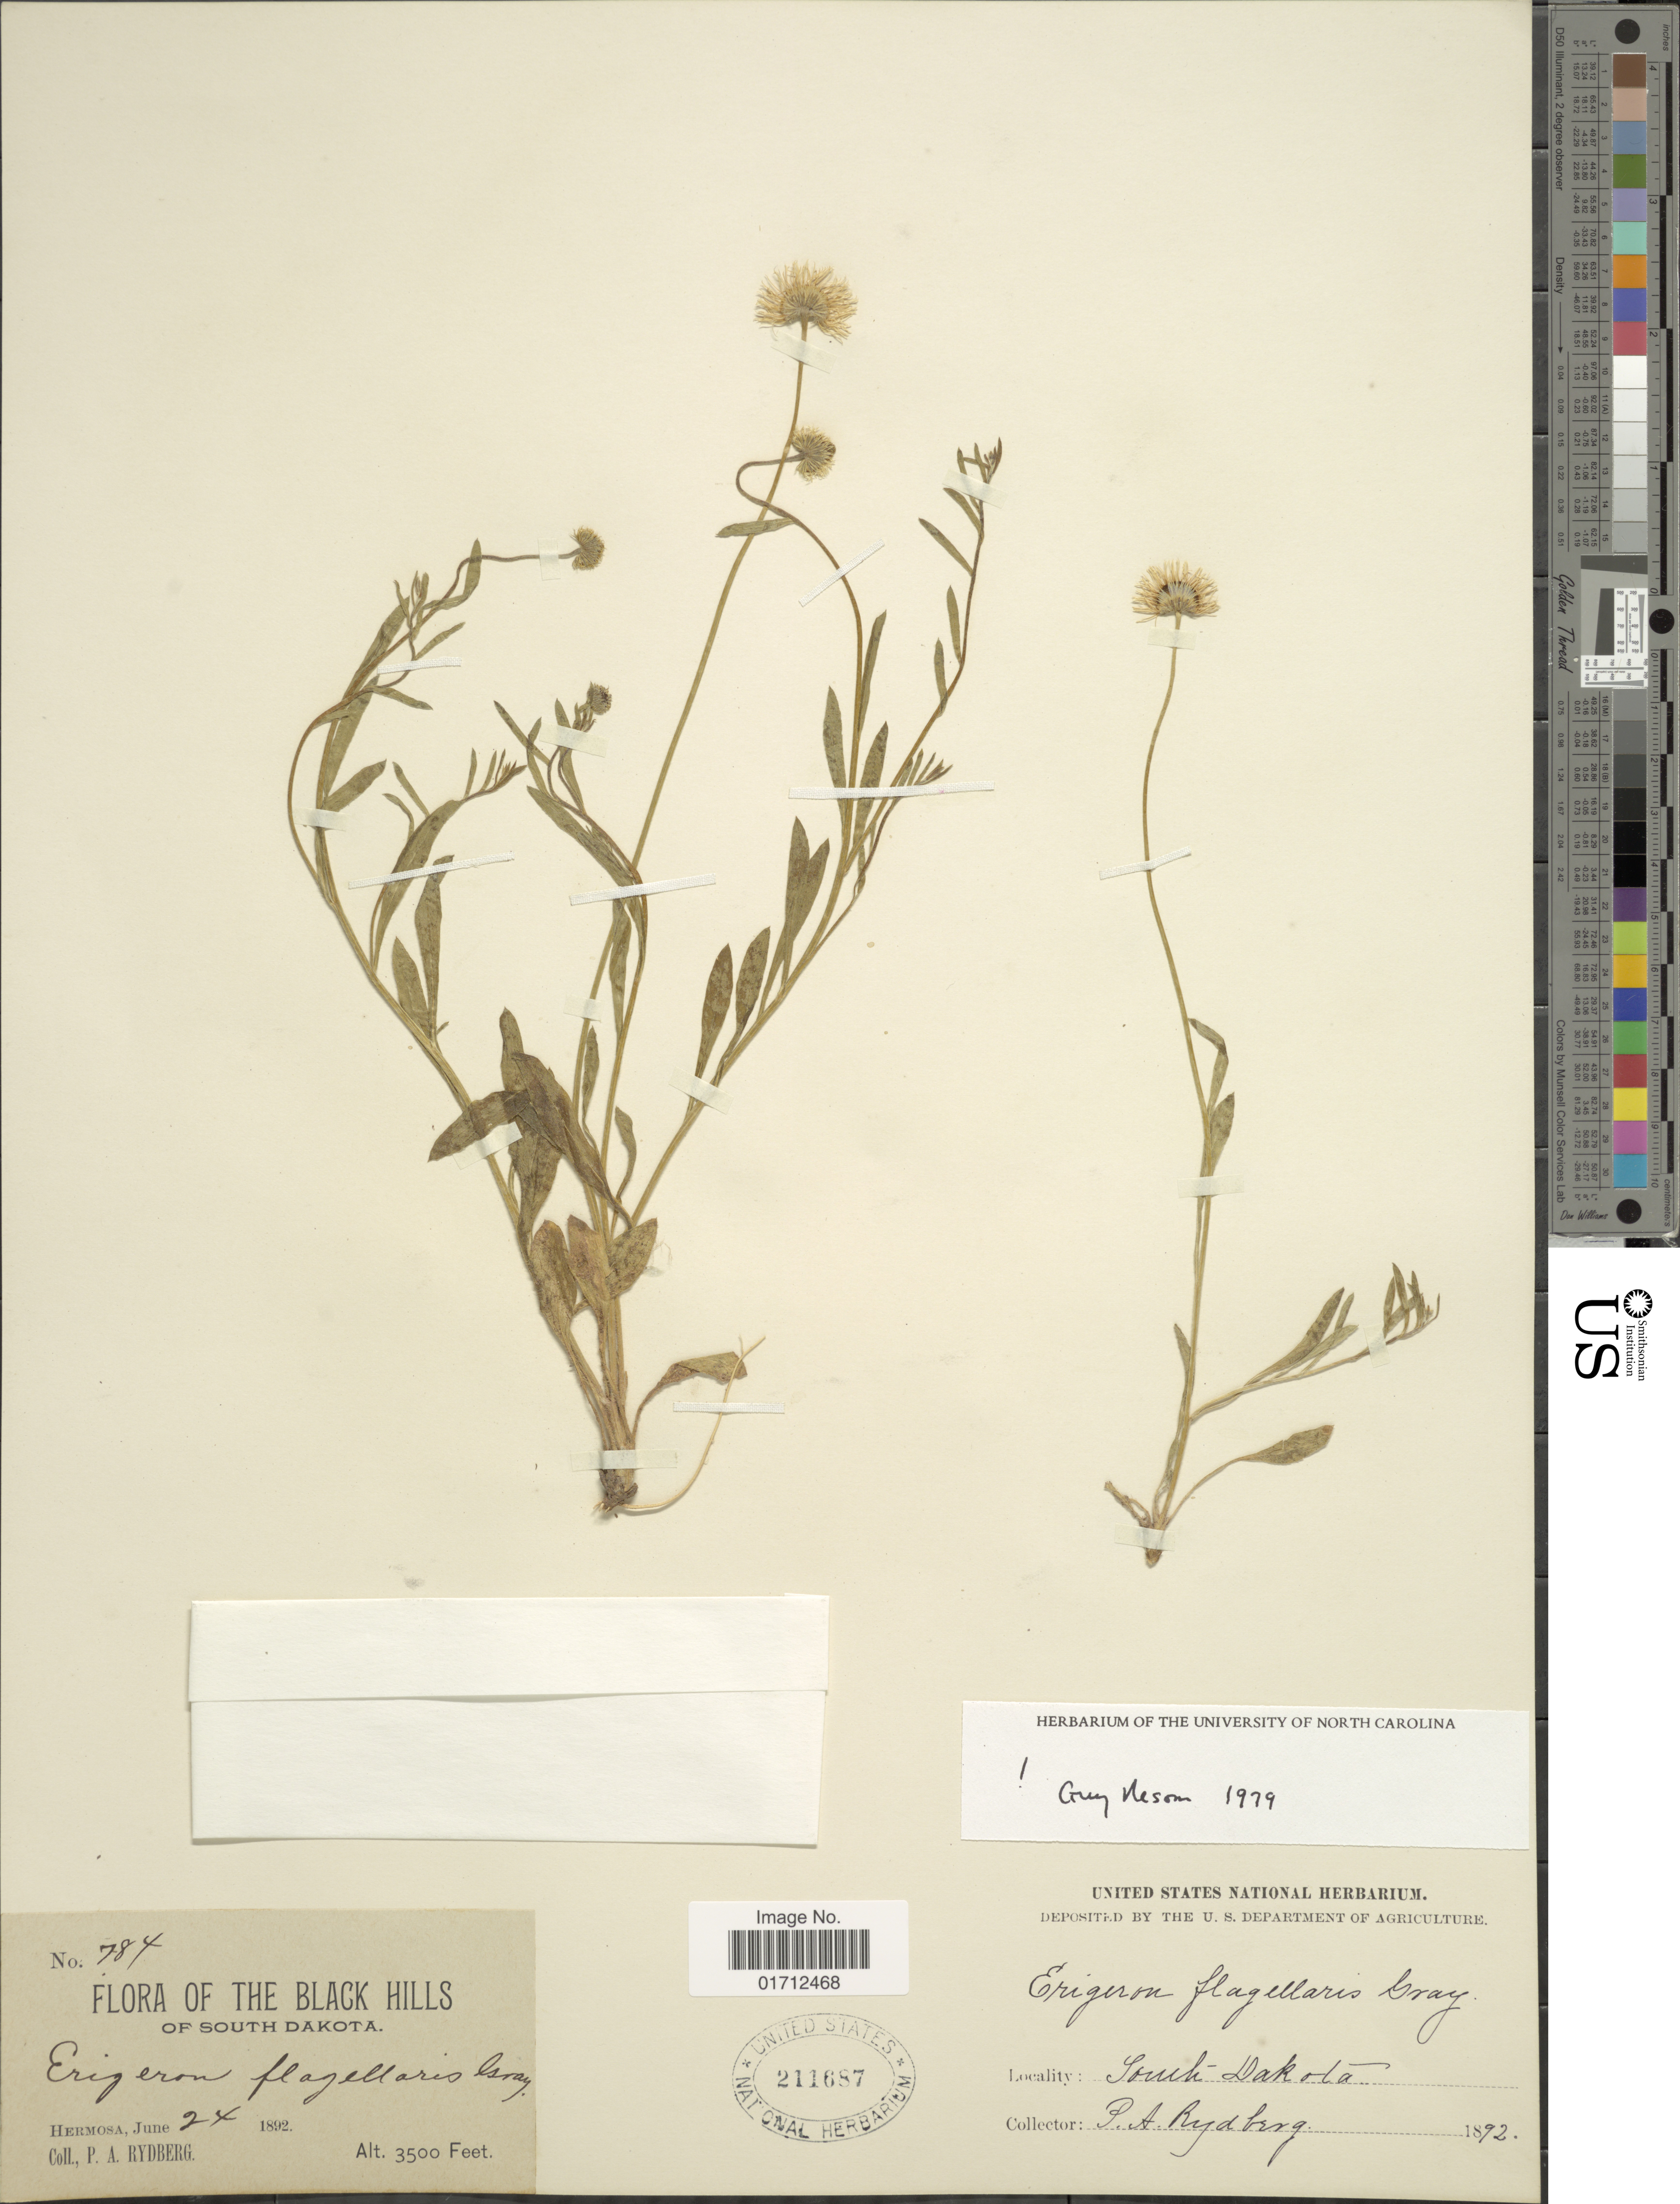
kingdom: Plantae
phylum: Tracheophyta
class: Magnoliopsida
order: Asterales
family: Asteraceae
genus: Erigeron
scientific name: Erigeron flagellaris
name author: A. Gray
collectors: P. A. Rydberg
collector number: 784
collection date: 1892-06-02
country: United States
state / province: South Dakota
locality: The Black Hills, Hermosa.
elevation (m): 1067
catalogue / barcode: US 211687